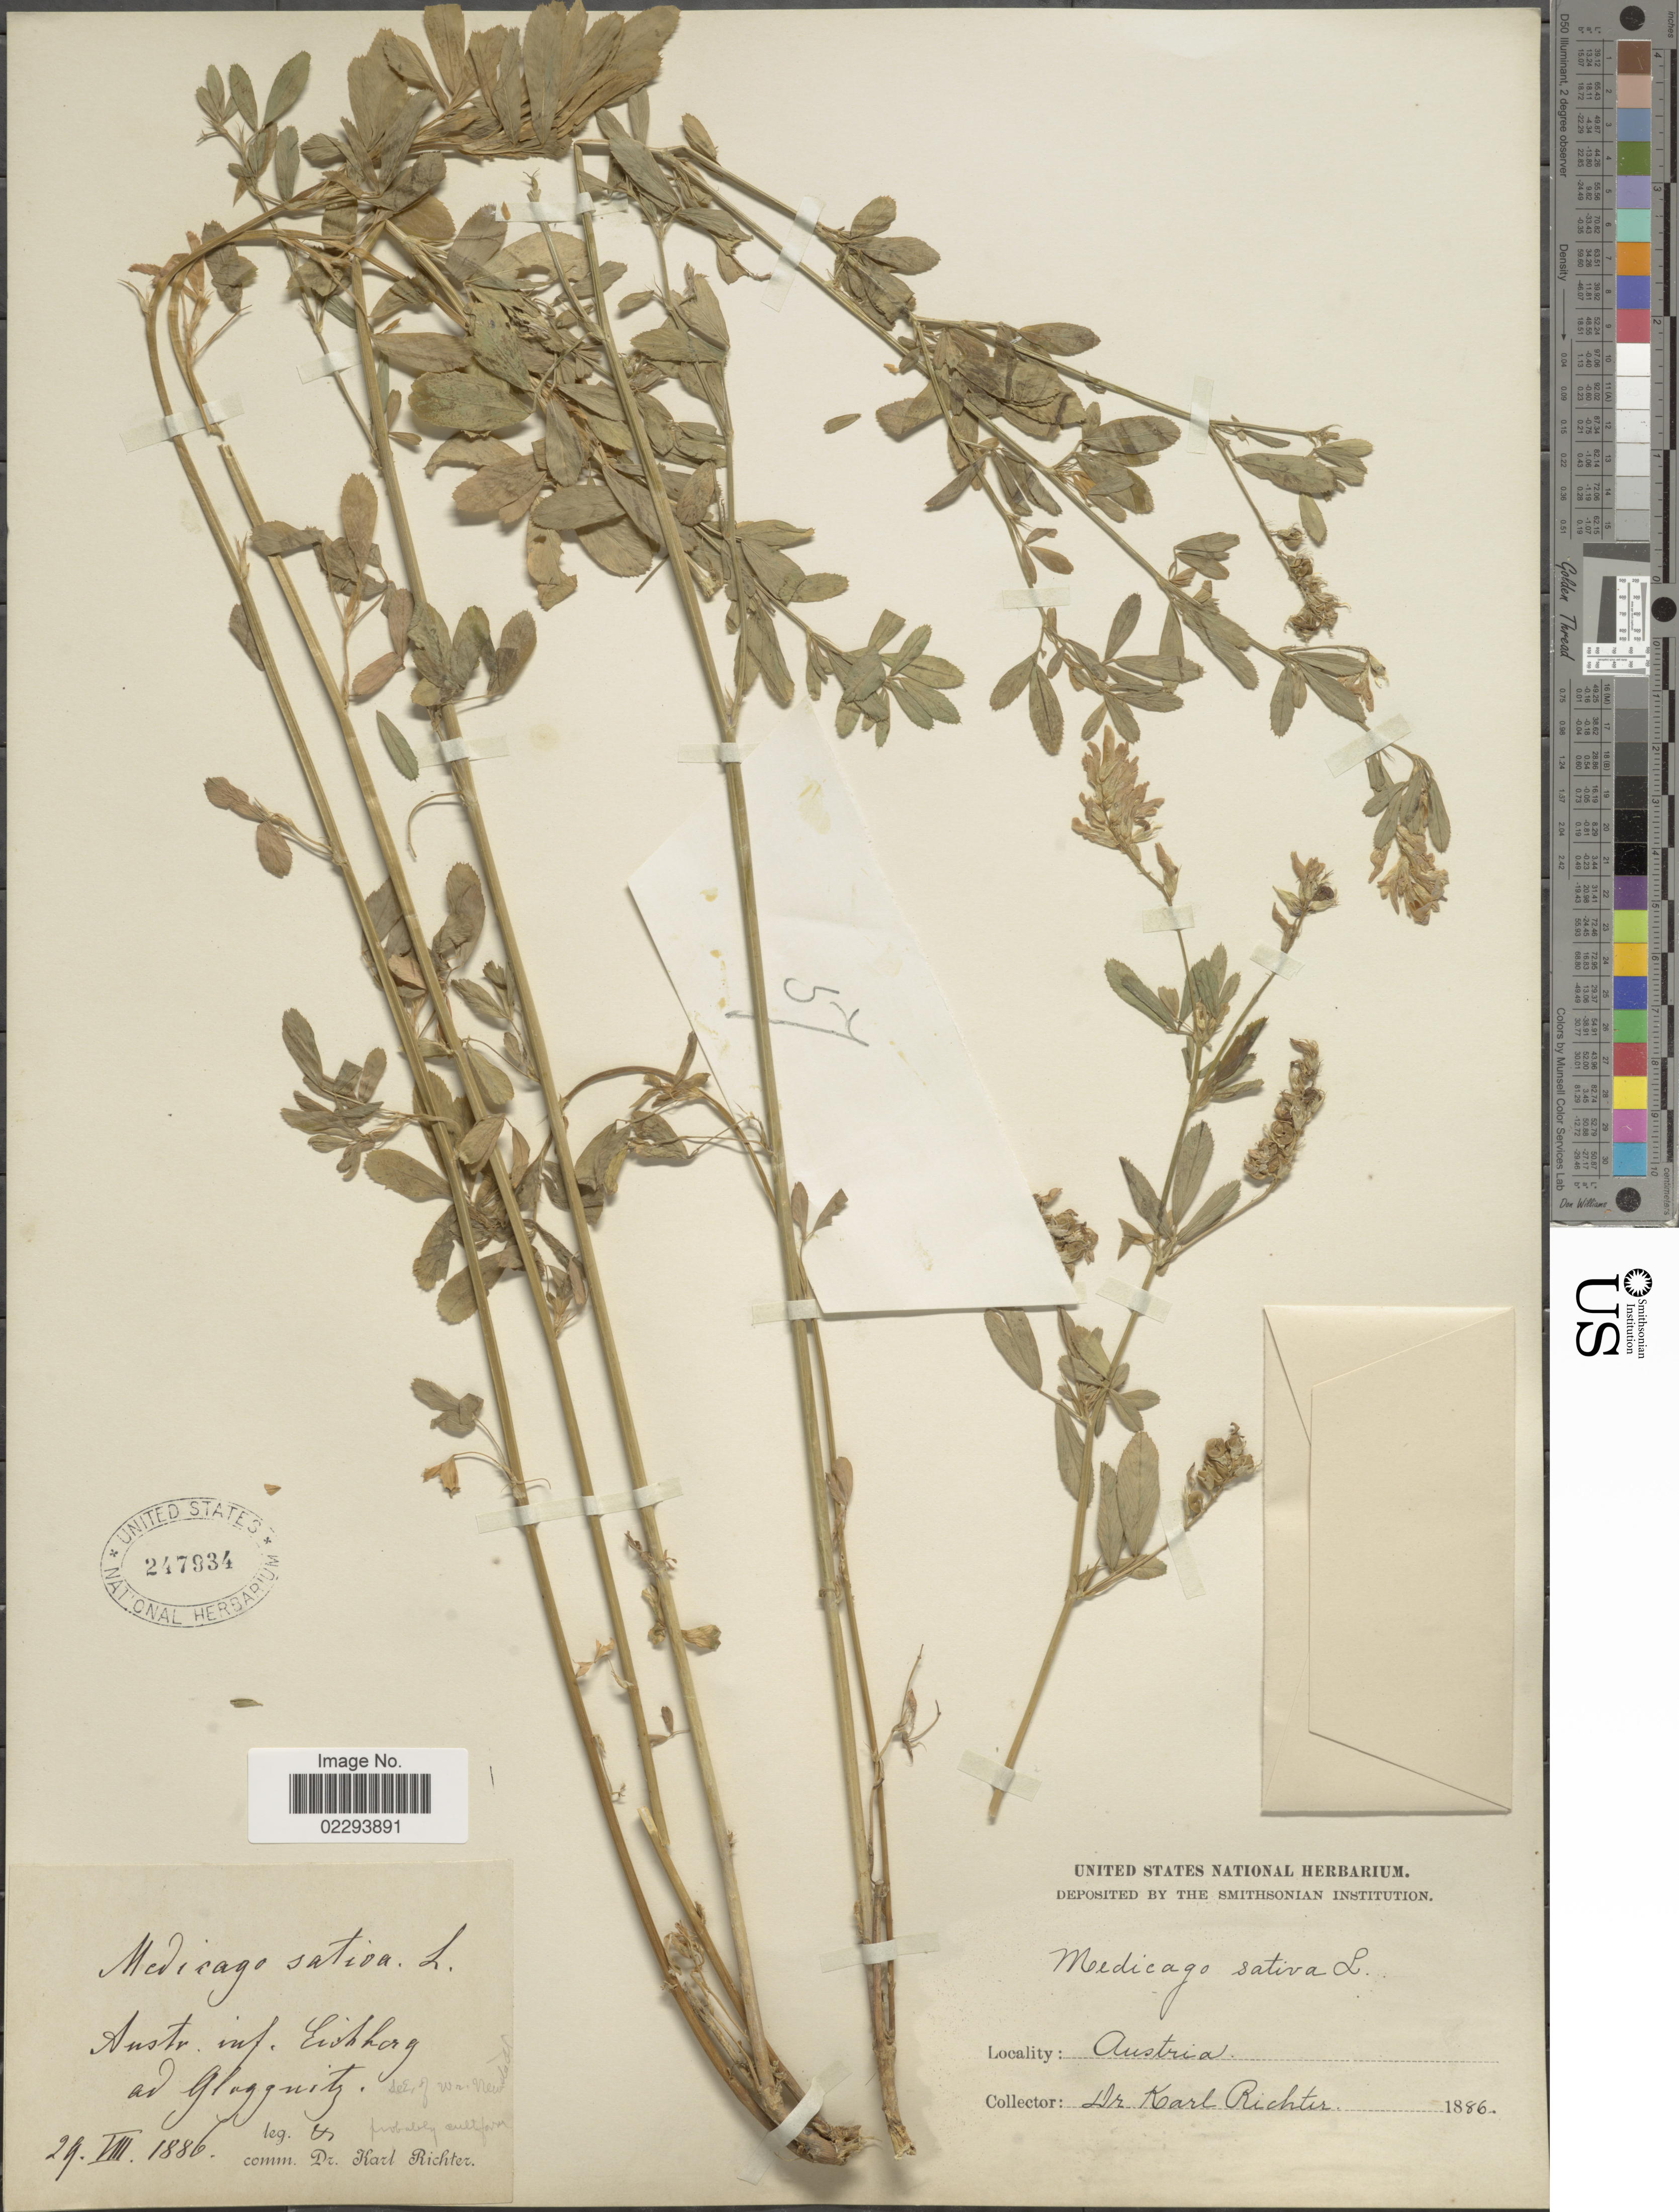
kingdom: Plantae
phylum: Tracheophyta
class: Magnoliopsida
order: Fabales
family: Fabaceae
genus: Medicago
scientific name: Medicago sativa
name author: L.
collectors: K. Richter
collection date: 1886-08-29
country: Austria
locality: Austr. inf. Eihorg [interpreted] ad Glaggnitz [interpreted]. Austria.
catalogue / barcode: US 247934